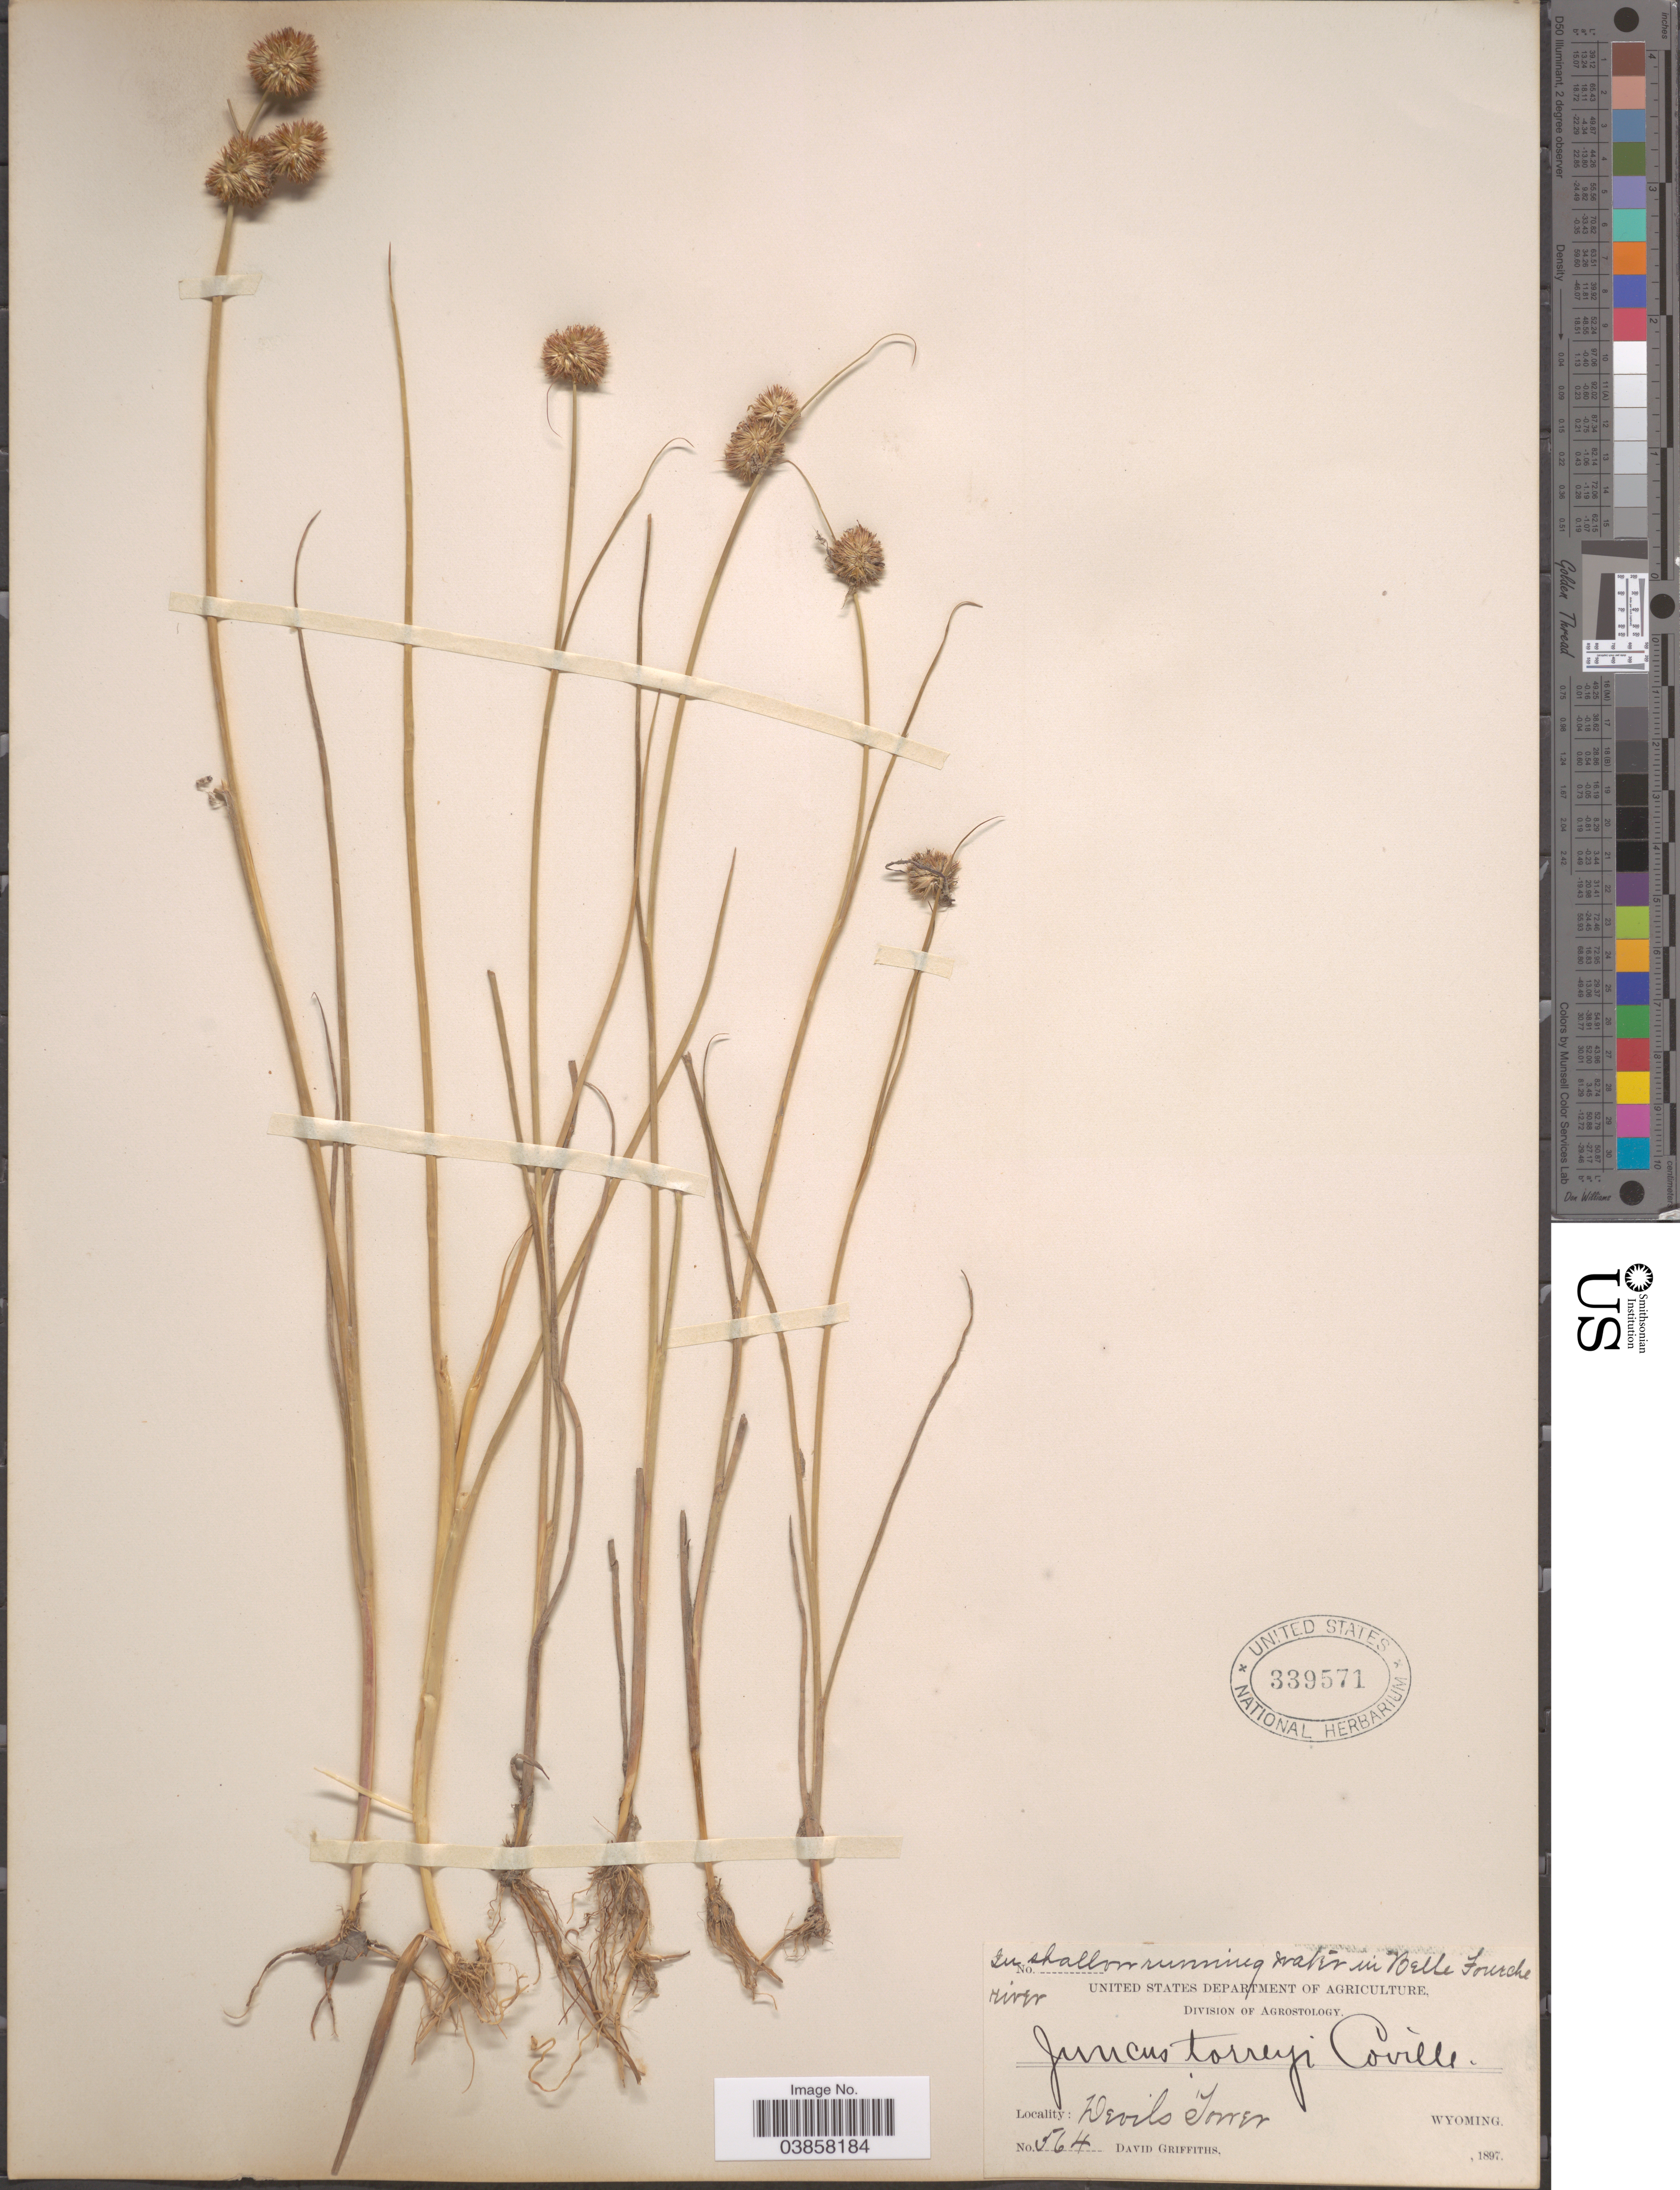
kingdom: Plantae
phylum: Tracheophyta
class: Liliopsida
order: Poales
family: Juncaceae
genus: Juncus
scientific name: Juncus torreyi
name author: Coville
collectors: D. Griffiths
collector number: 564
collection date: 1897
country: United States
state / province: Wyoming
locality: In Belle Fourche river. Devils Tower.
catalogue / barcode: US 339571